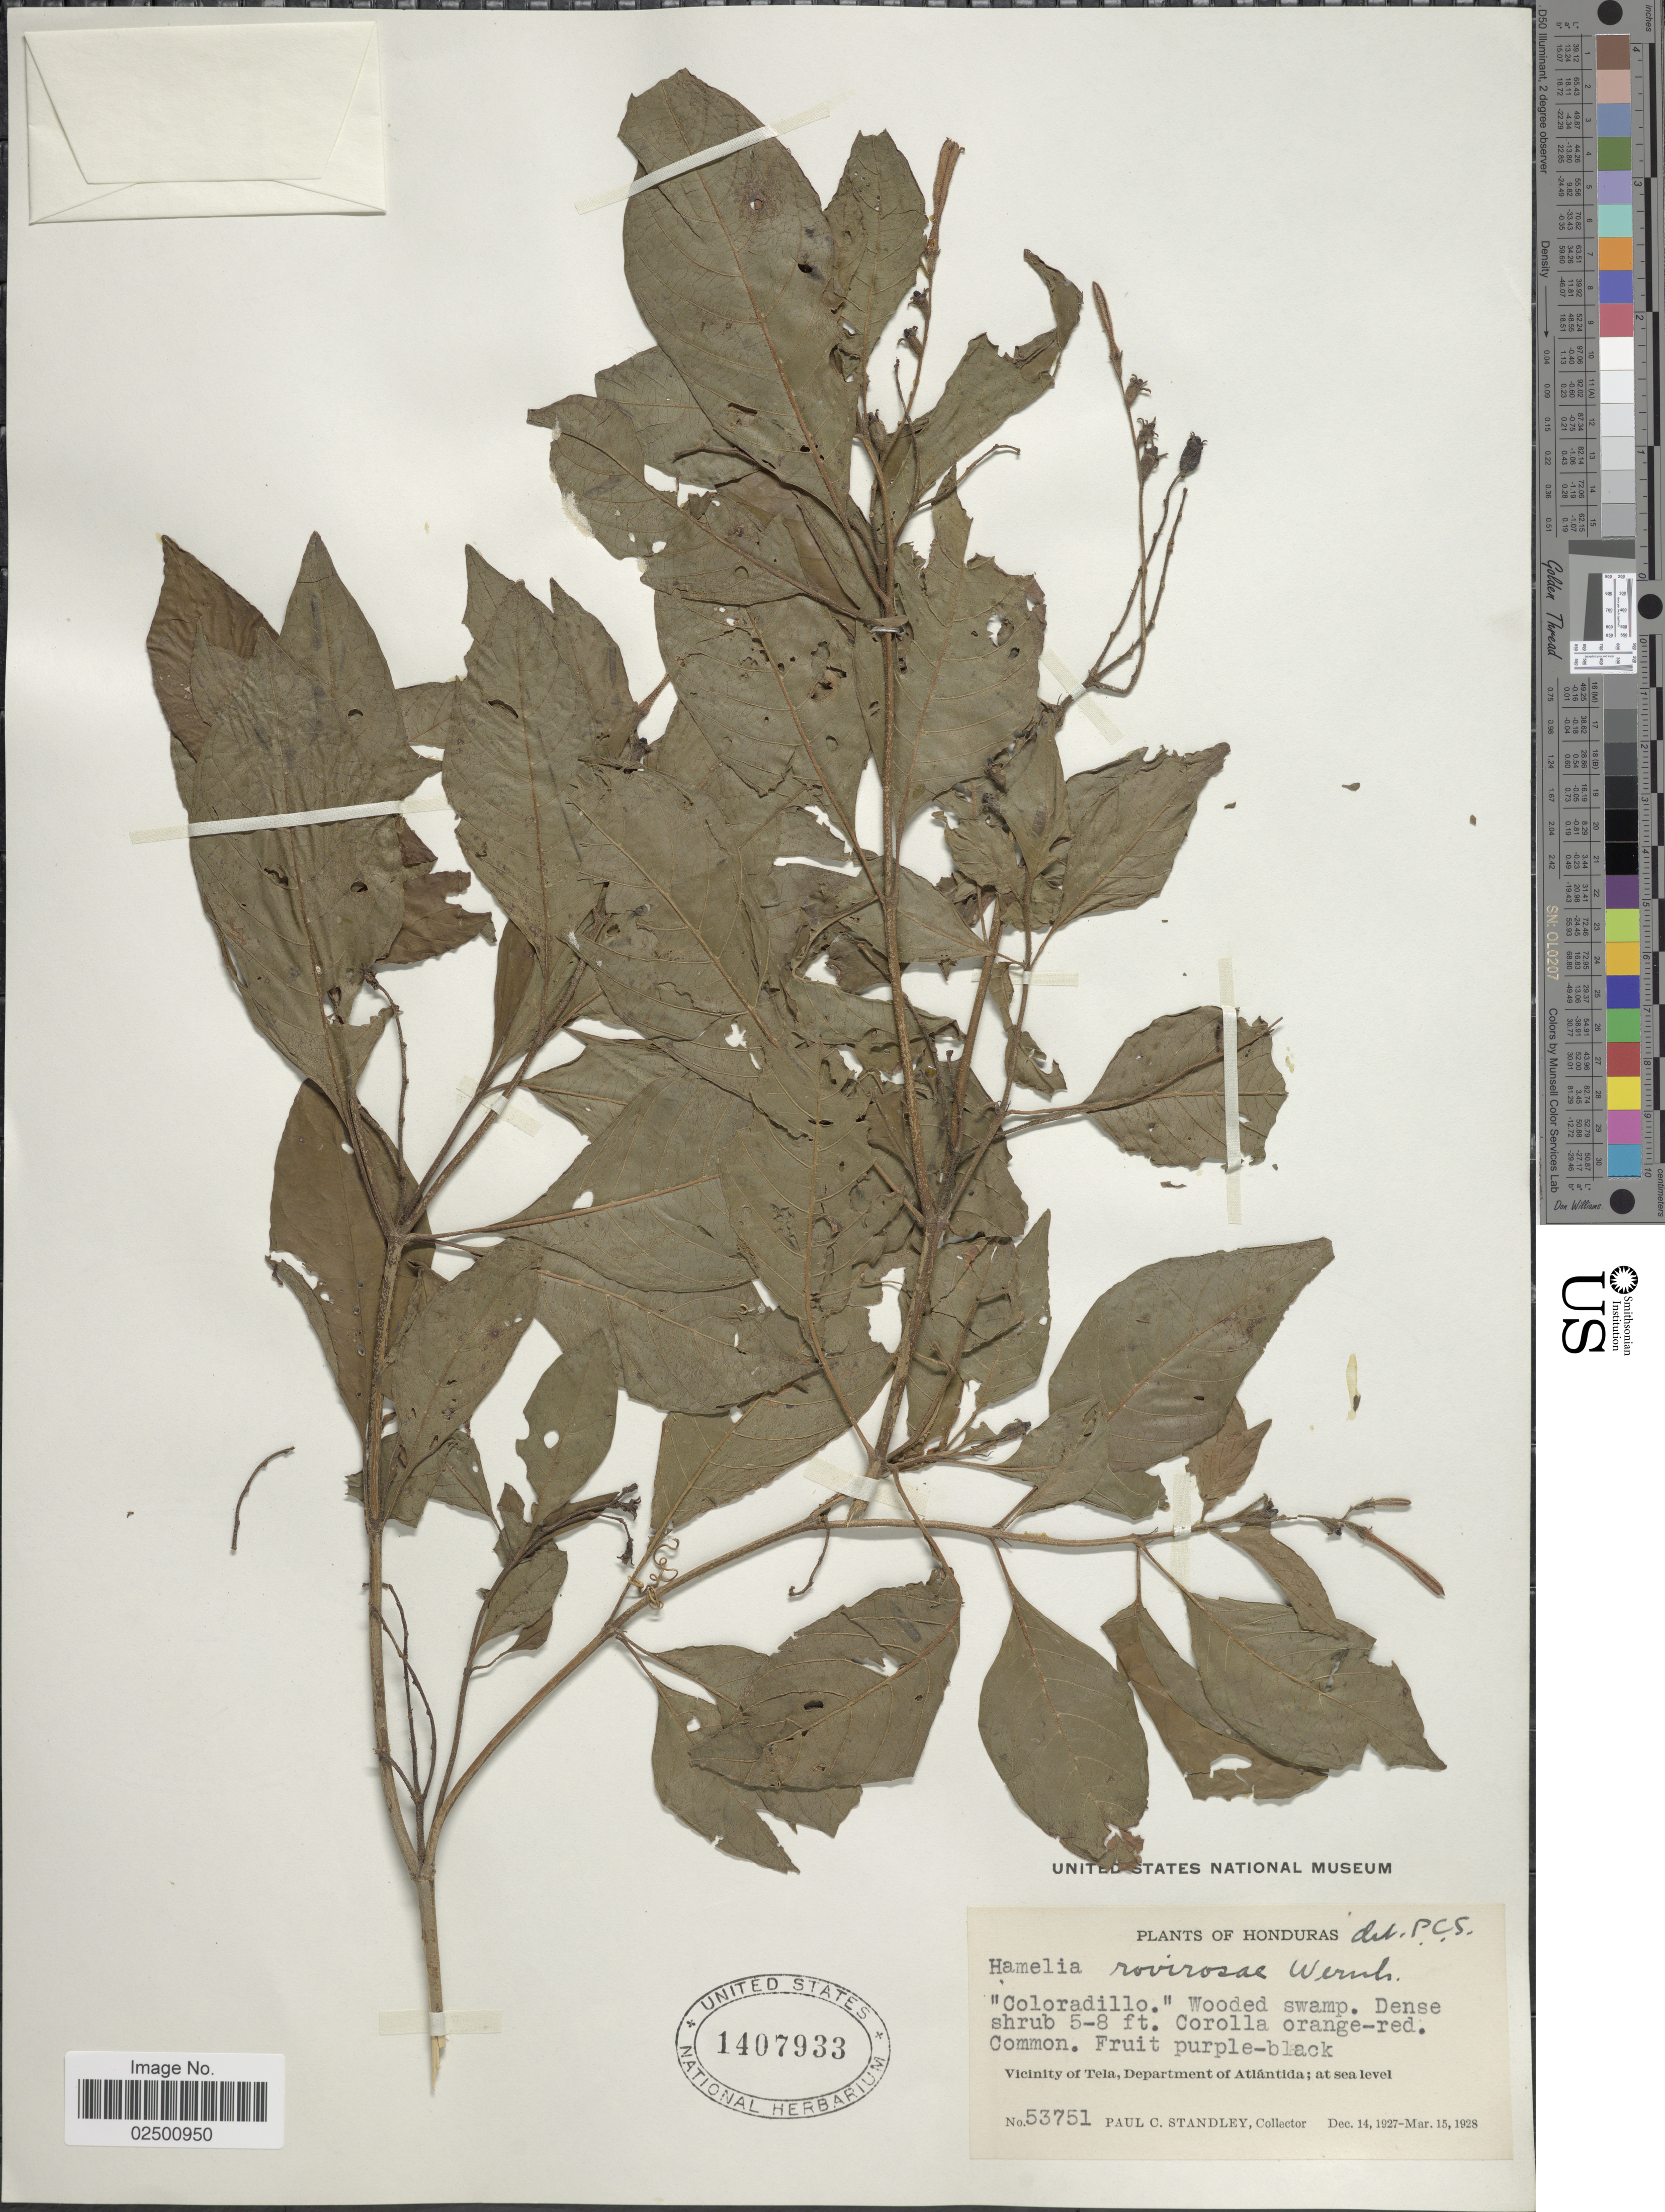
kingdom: Plantae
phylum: Tracheophyta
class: Magnoliopsida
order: Gentianales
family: Rubiaceae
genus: Hamelia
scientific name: Hamelia rovirosae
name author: Wernham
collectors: P. C. Standley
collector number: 53751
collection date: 1927-12-14/1928-03-15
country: Honduras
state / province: Atlántida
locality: Vicinity of Tela, Department of Atlantida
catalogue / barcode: US 1407933